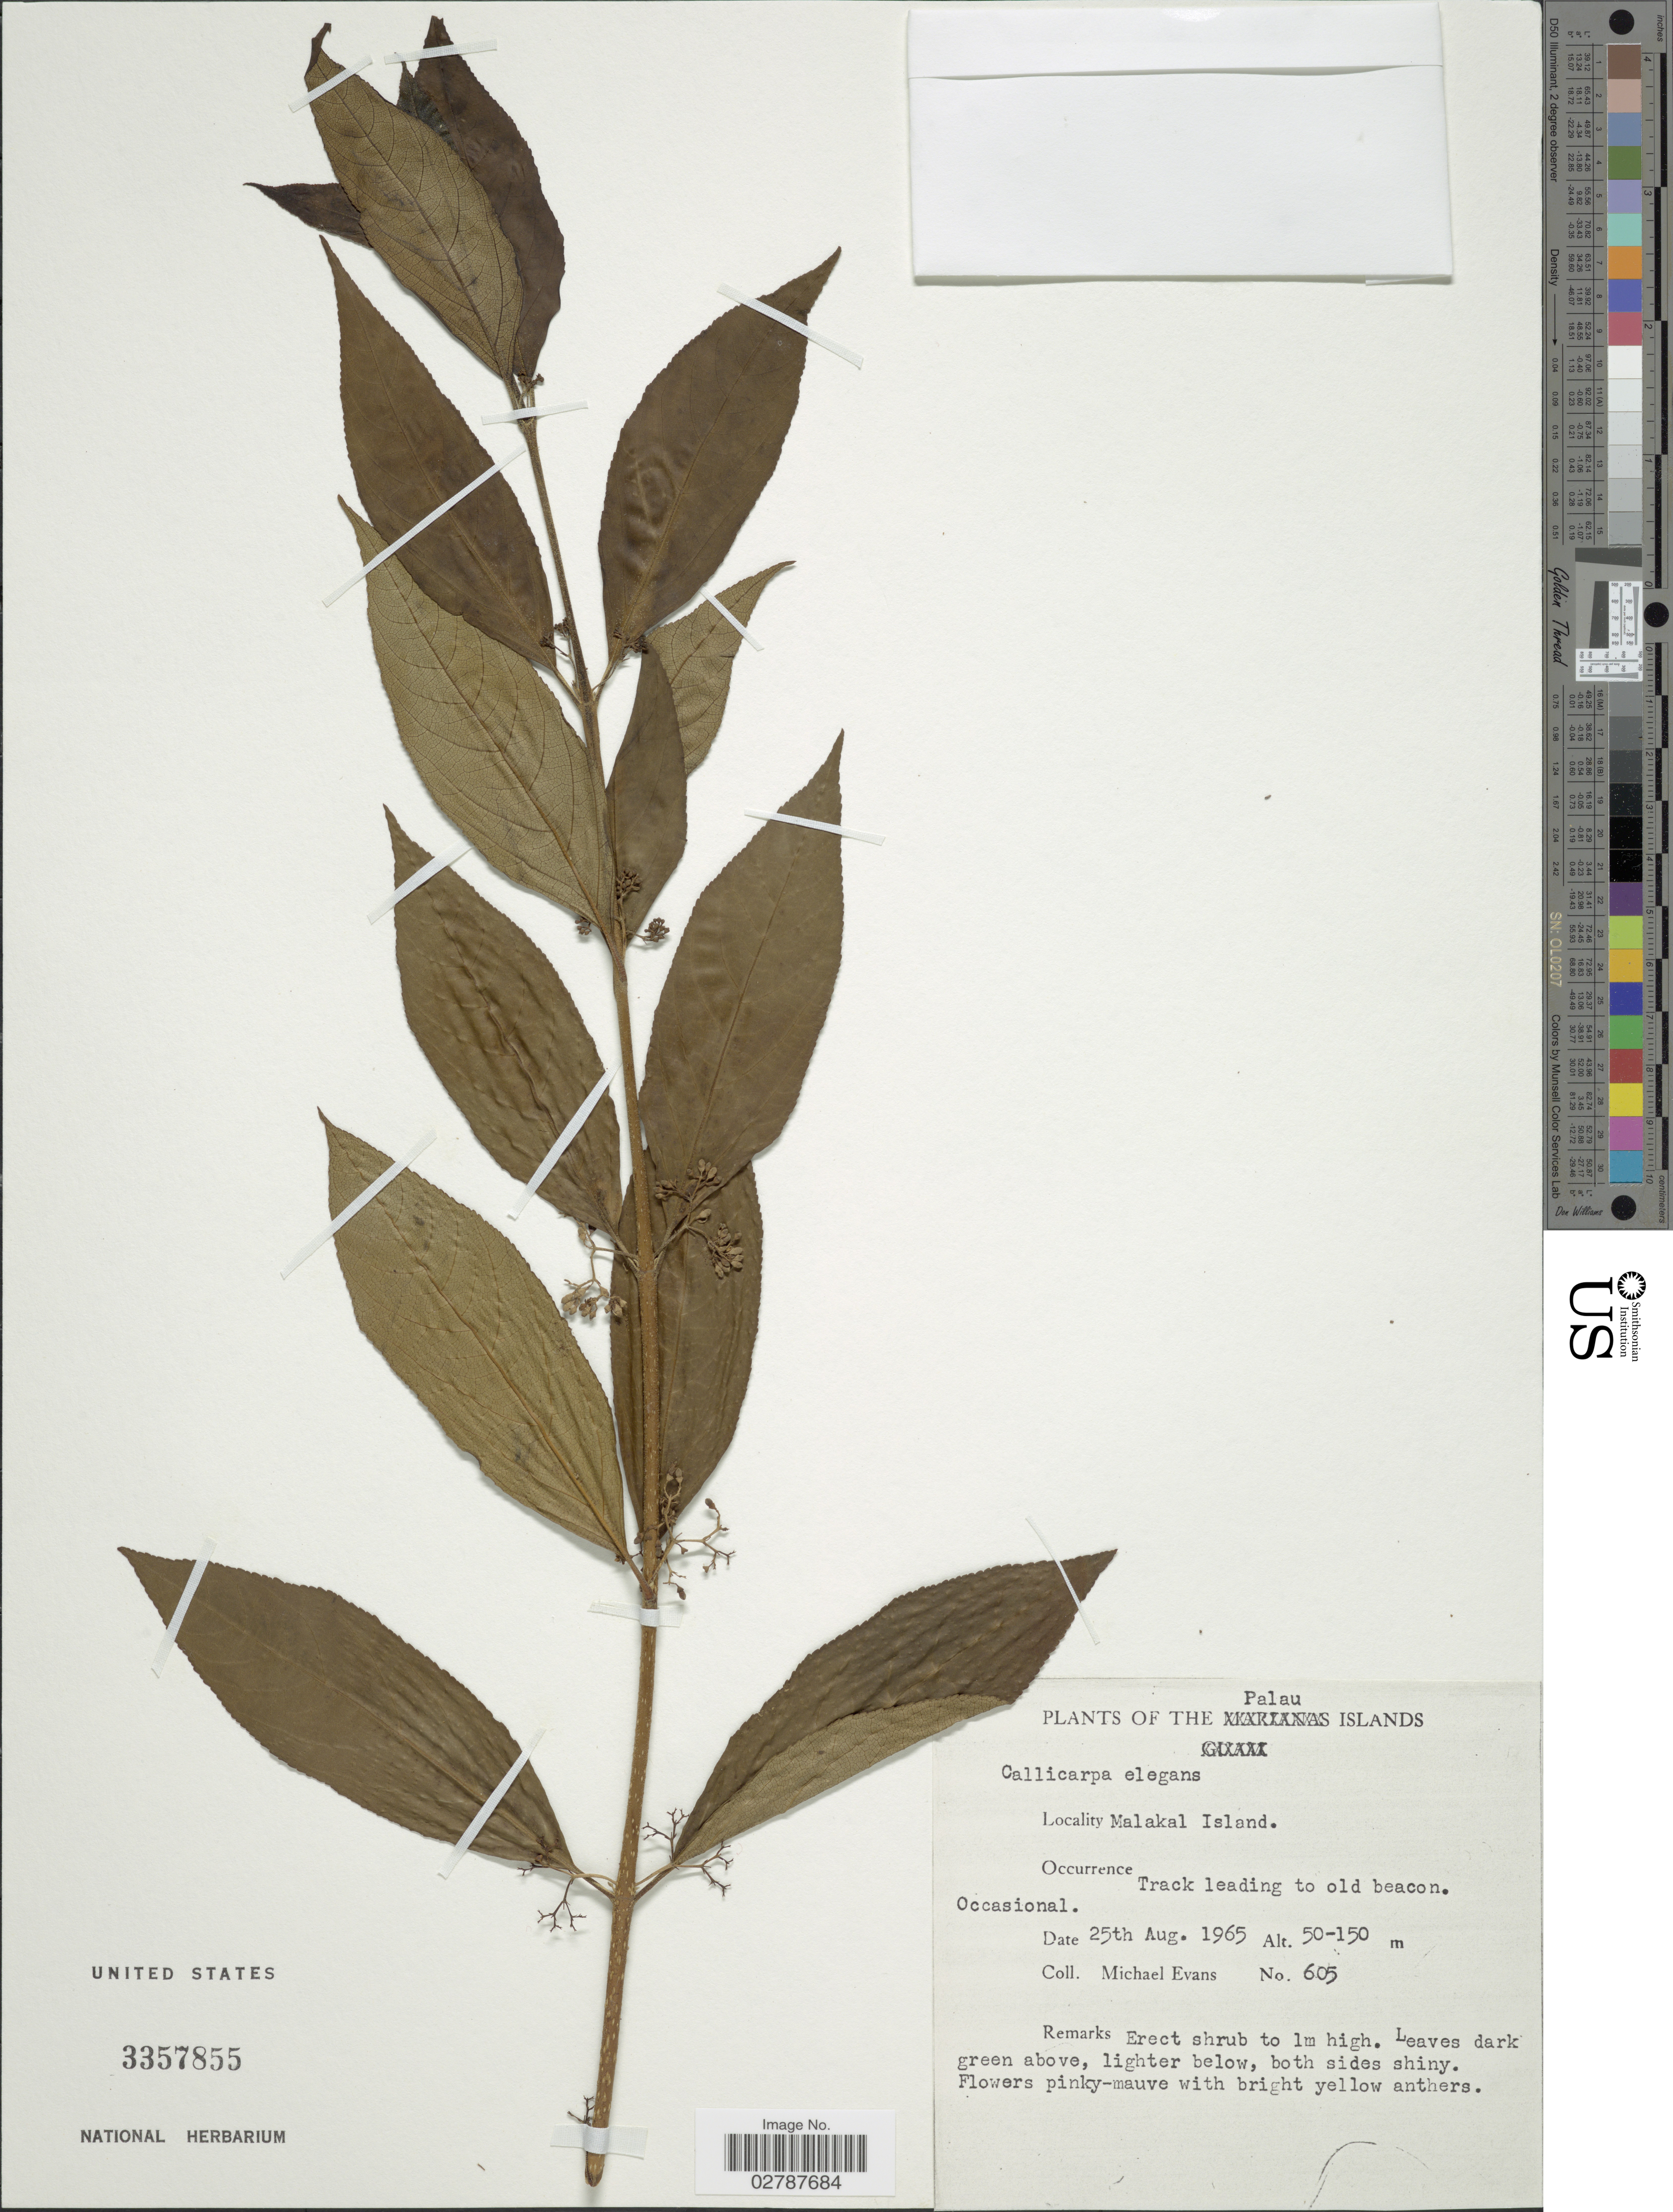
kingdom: Plantae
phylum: Tracheophyta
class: Magnoliopsida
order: Lamiales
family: Lamiaceae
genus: Callicarpa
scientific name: Callicarpa elegans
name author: Hayek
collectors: M. Evans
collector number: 605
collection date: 1965-08-25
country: Palau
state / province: Koror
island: Ngemelachel [Malakal]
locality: The Palau Islands. Malakal Island.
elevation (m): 50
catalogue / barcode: US 3357855